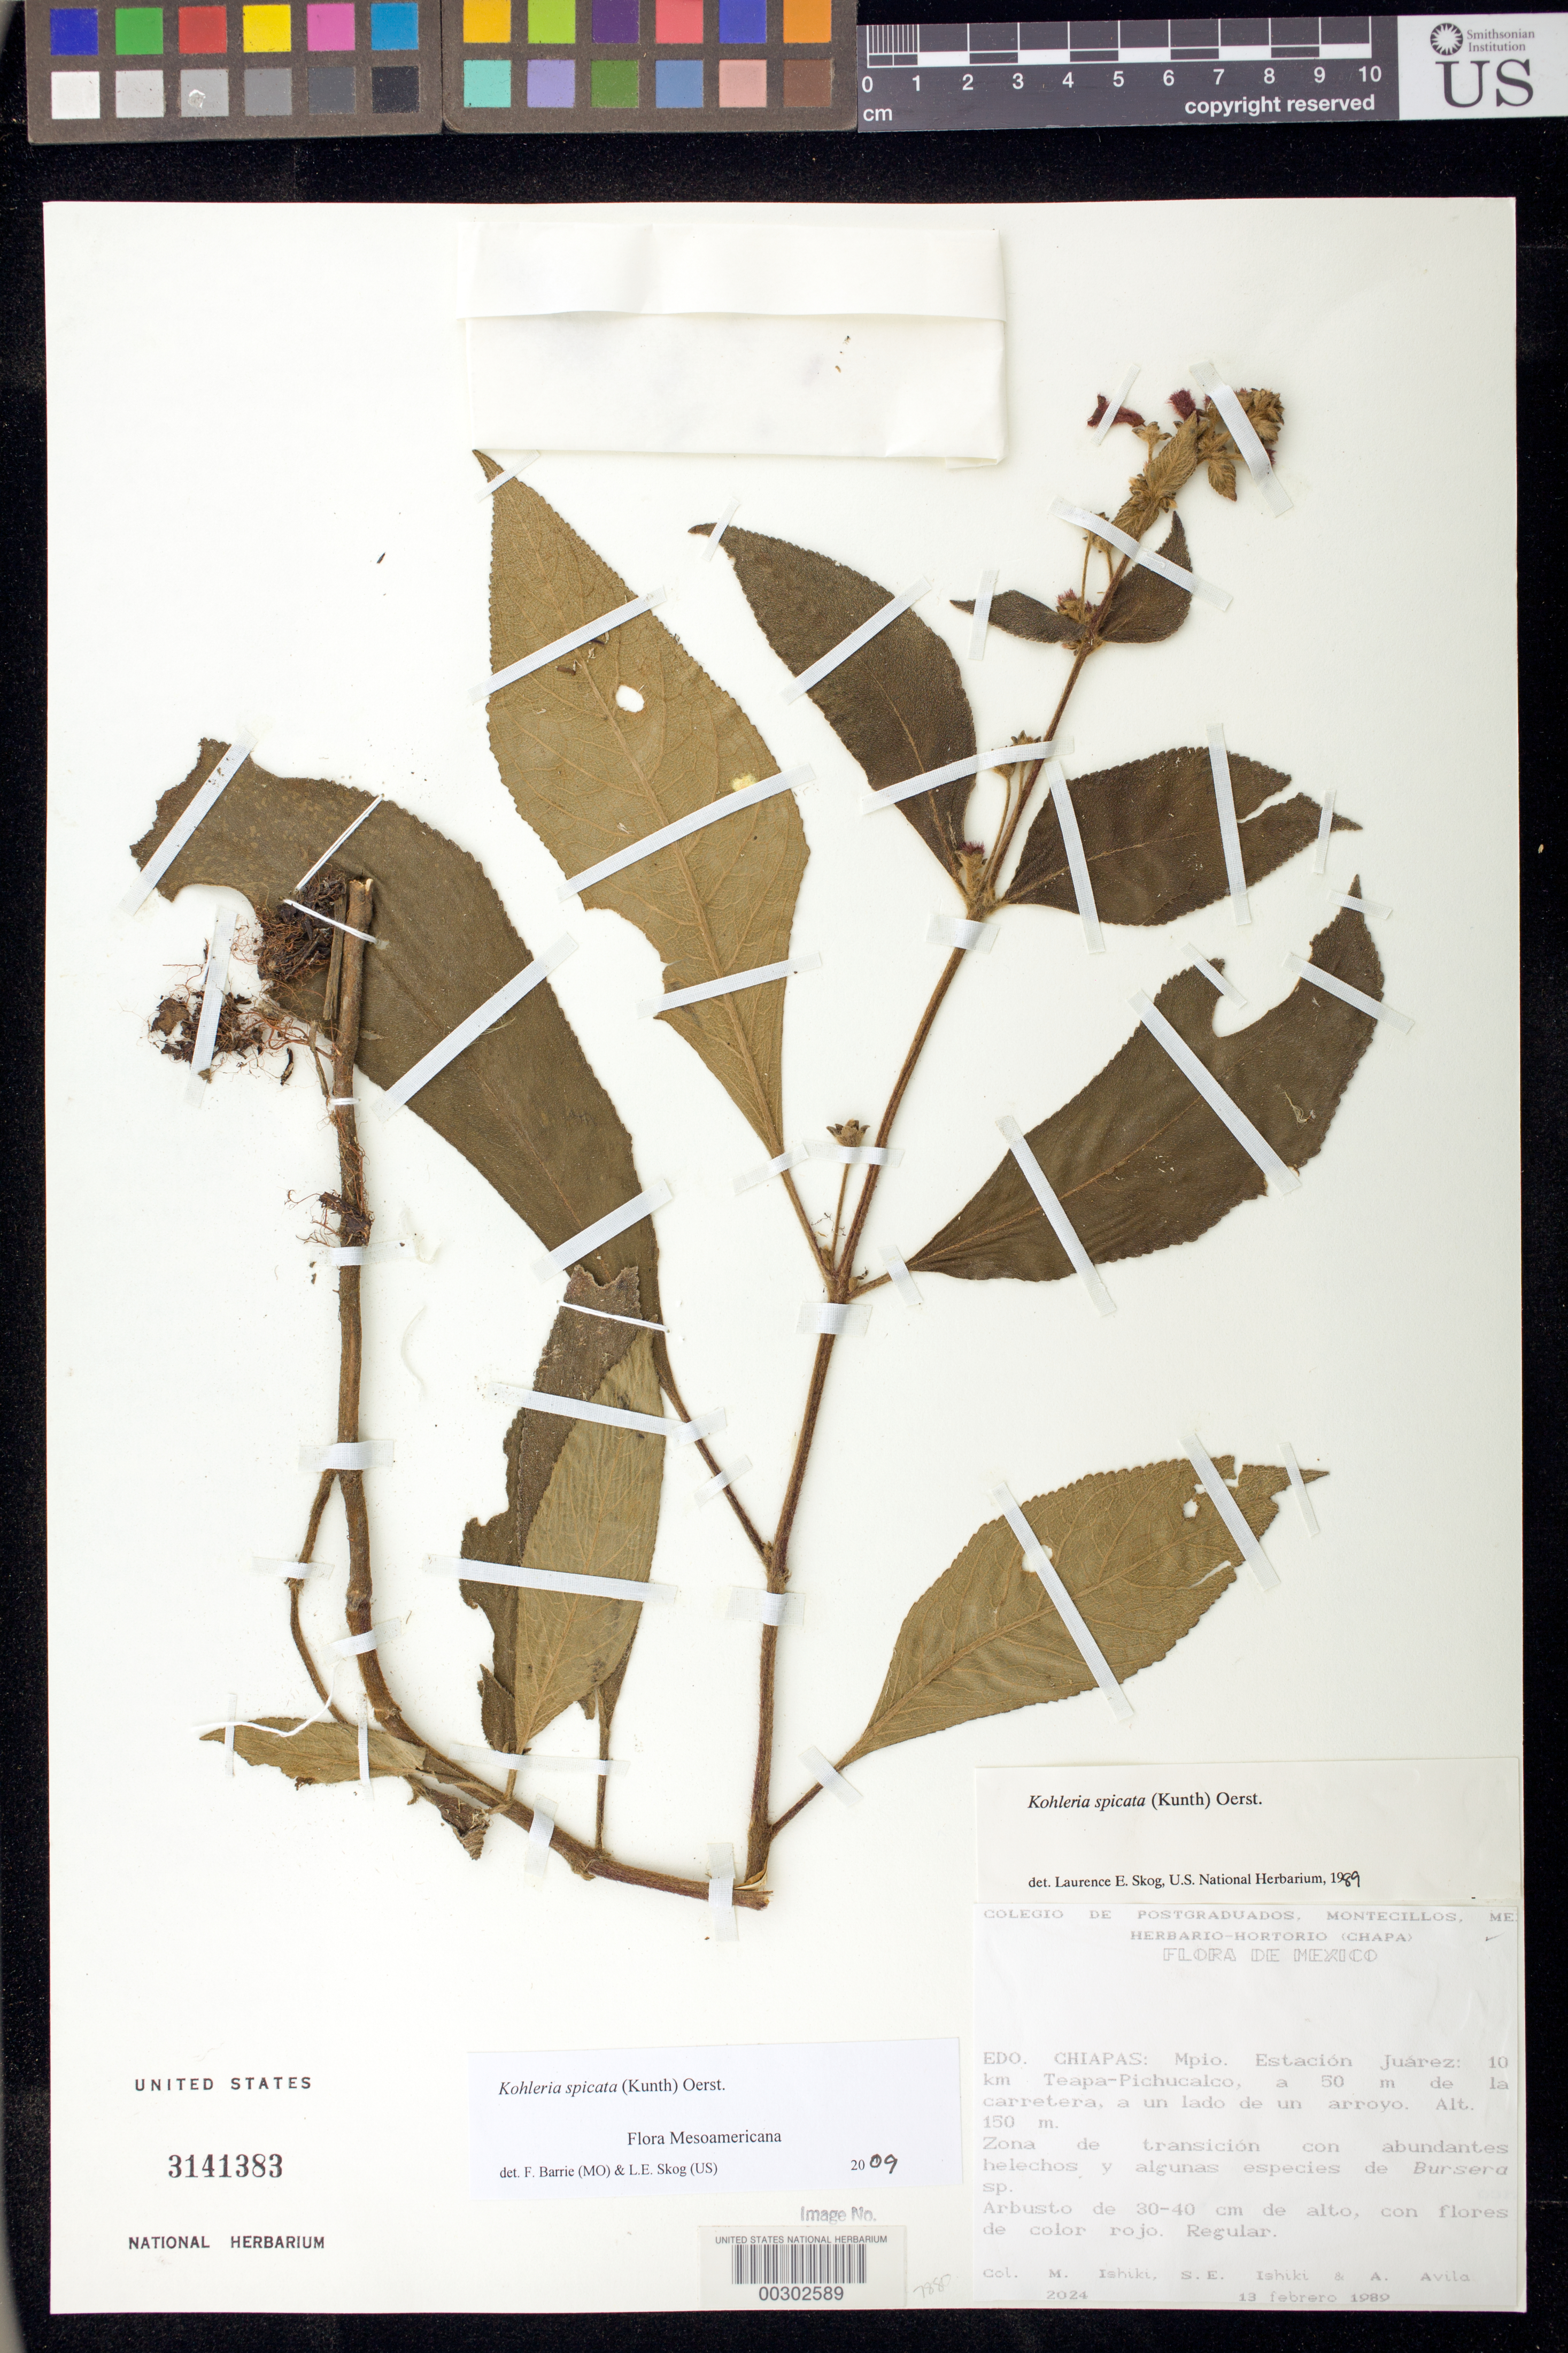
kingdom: Plantae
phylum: Tracheophyta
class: Magnoliopsida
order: Lamiales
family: Gesneriaceae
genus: Kohleria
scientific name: Kohleria spicata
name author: (Kunth) Oerst.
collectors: M. Ishiki, S. Ishiki & A. Avila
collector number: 2024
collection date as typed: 13 Feb 1989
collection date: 1989-02-13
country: Mexico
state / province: Chiapas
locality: Mun. of Estacion Juarez, 10 km Teapa-Pichucalco, 50 m from the highway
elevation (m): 150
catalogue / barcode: US 3141383